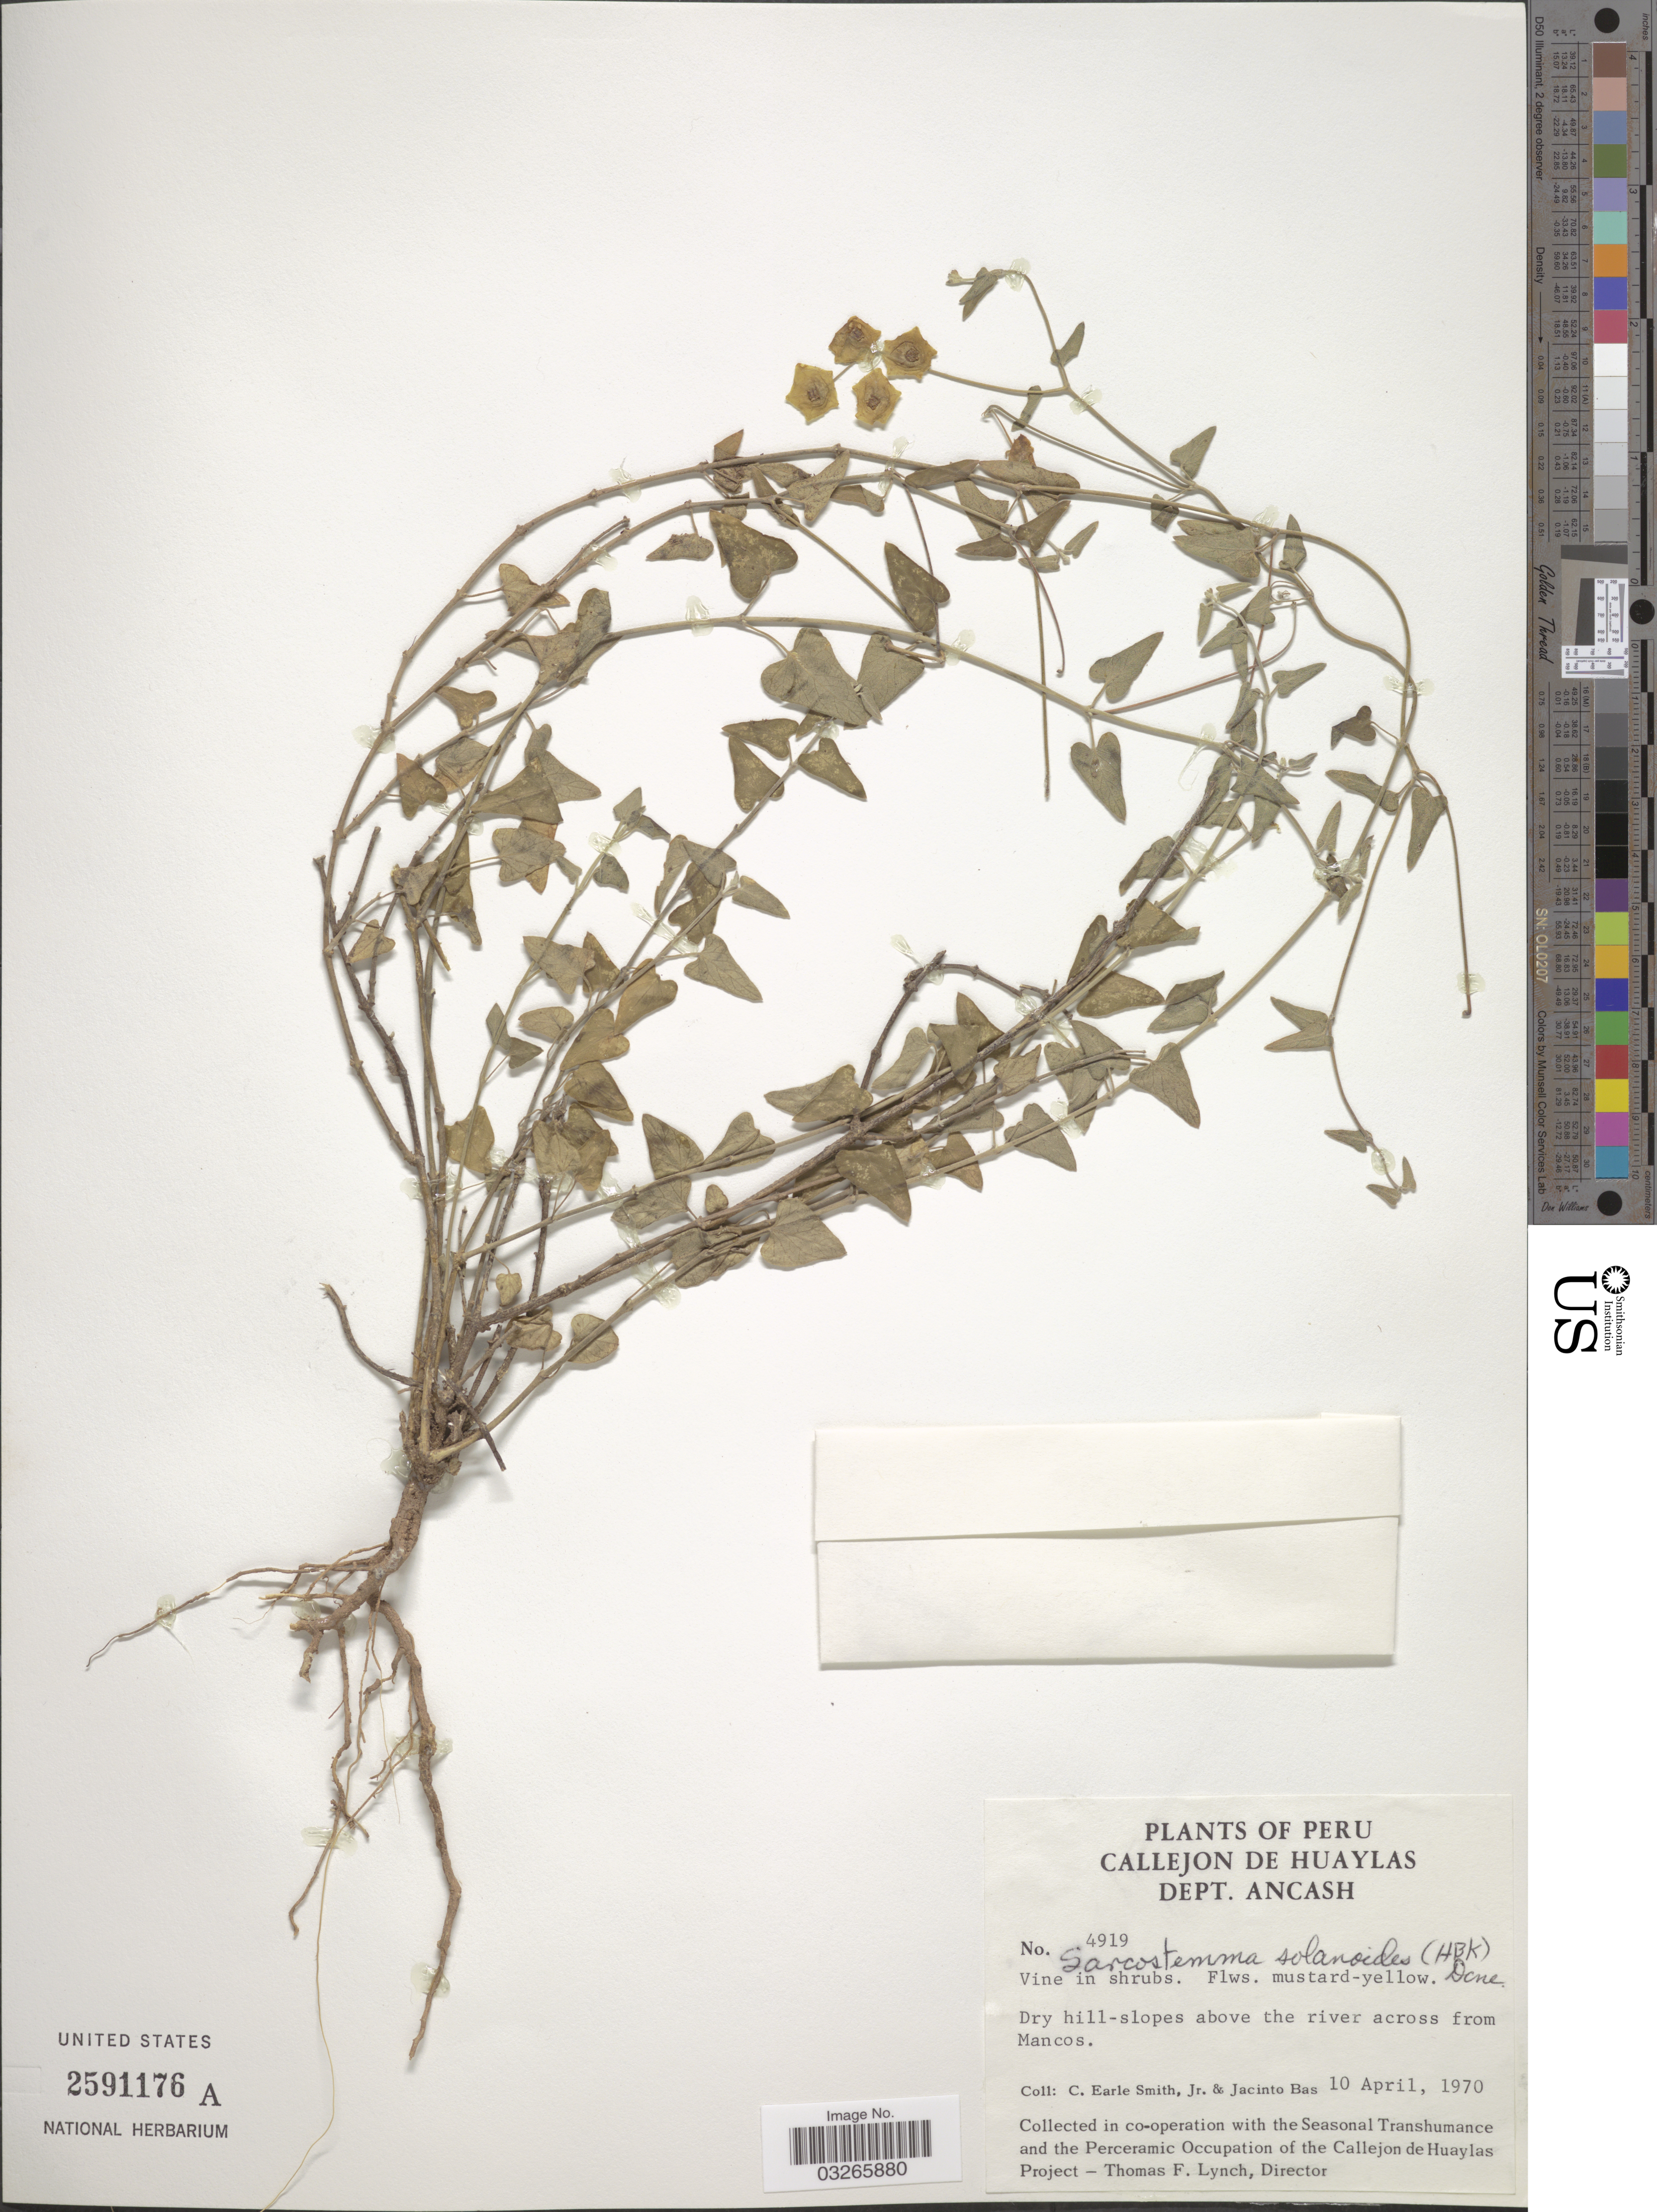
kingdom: Plantae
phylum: Tracheophyta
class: Magnoliopsida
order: Gentianales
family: Apocynaceae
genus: Sarcostemma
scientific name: Sarcostemma solanoides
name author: (Kunth) Decne.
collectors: C. E. Smith Jr. & J. Bas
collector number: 4919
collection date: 1970-04-10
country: Peru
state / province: Ancash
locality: Callejon de Huaylas. Dept. Ancash. Dry hill-slopes above the river across from Mancos.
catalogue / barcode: US 2591176A